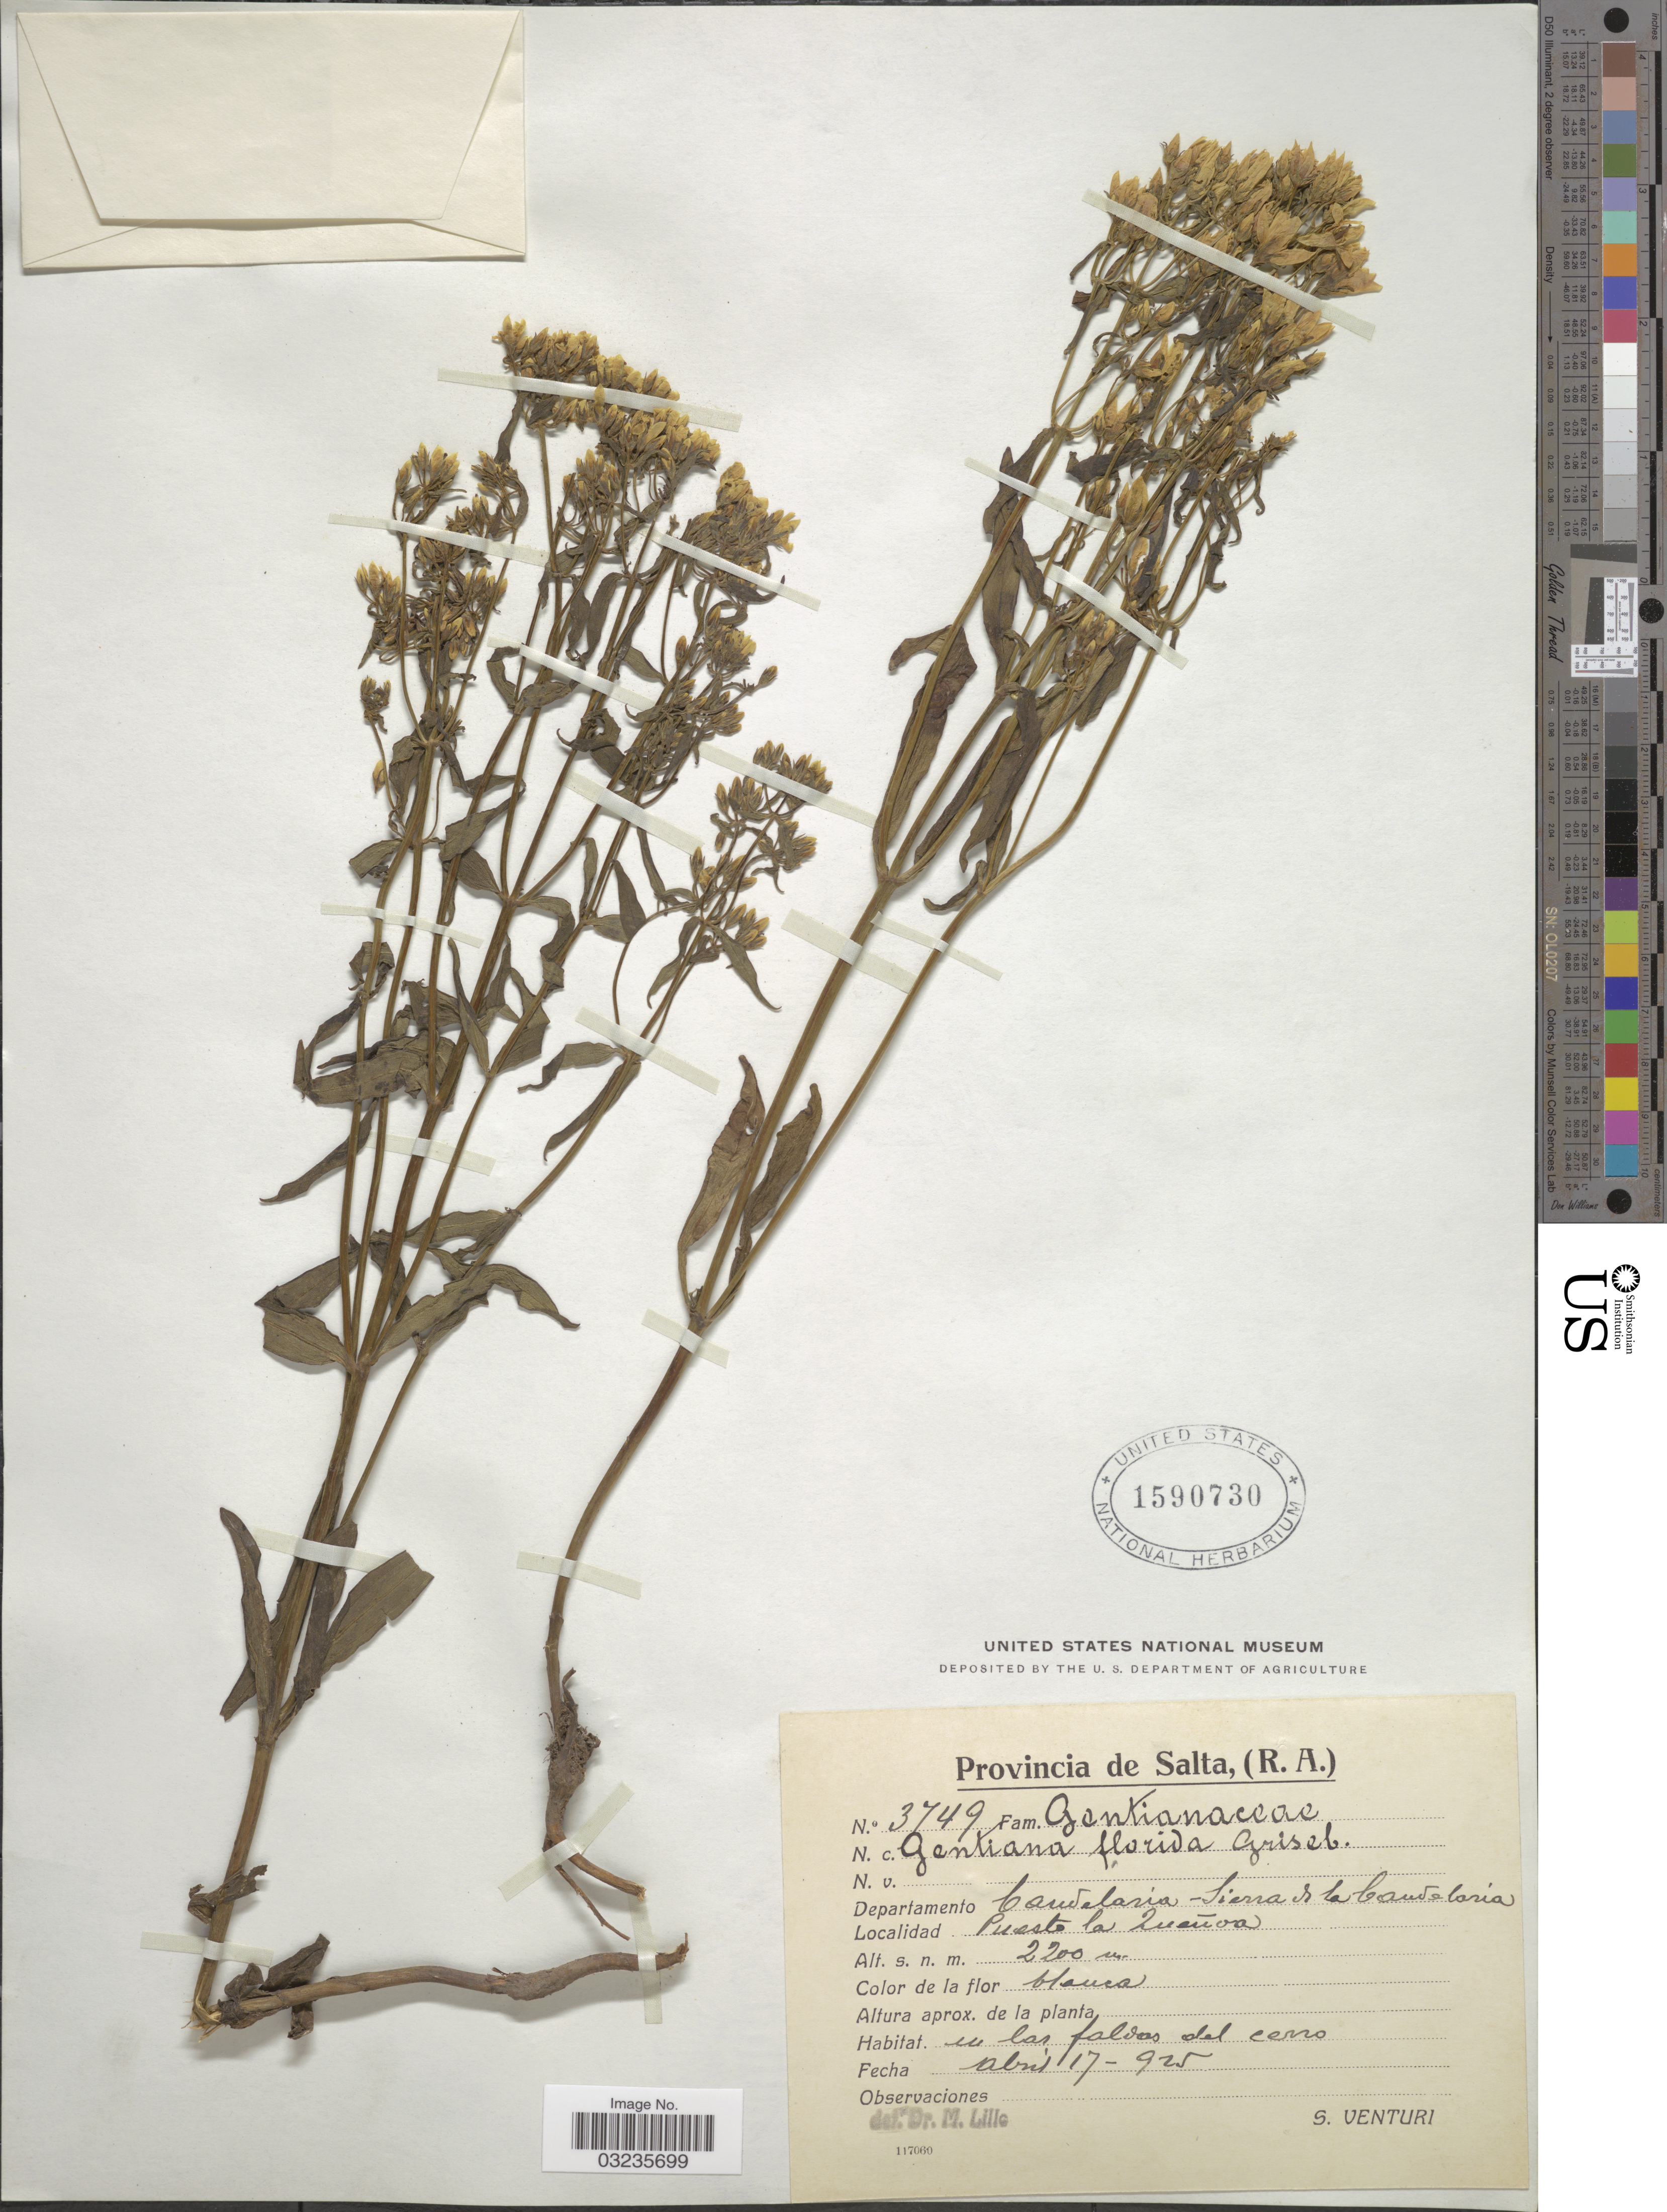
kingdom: Plantae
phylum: Tracheophyta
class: Magnoliopsida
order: Gentianales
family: Gentianaceae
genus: Gentiana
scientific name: Gentiana florida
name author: Griseb.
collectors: S. Venturi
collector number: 3749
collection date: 1925-04-17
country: Argentina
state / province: Salta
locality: Departamento Candelaria-Sierra de la Candelaria. Puesto la Quenoa.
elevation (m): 2200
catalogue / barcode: US 1590730